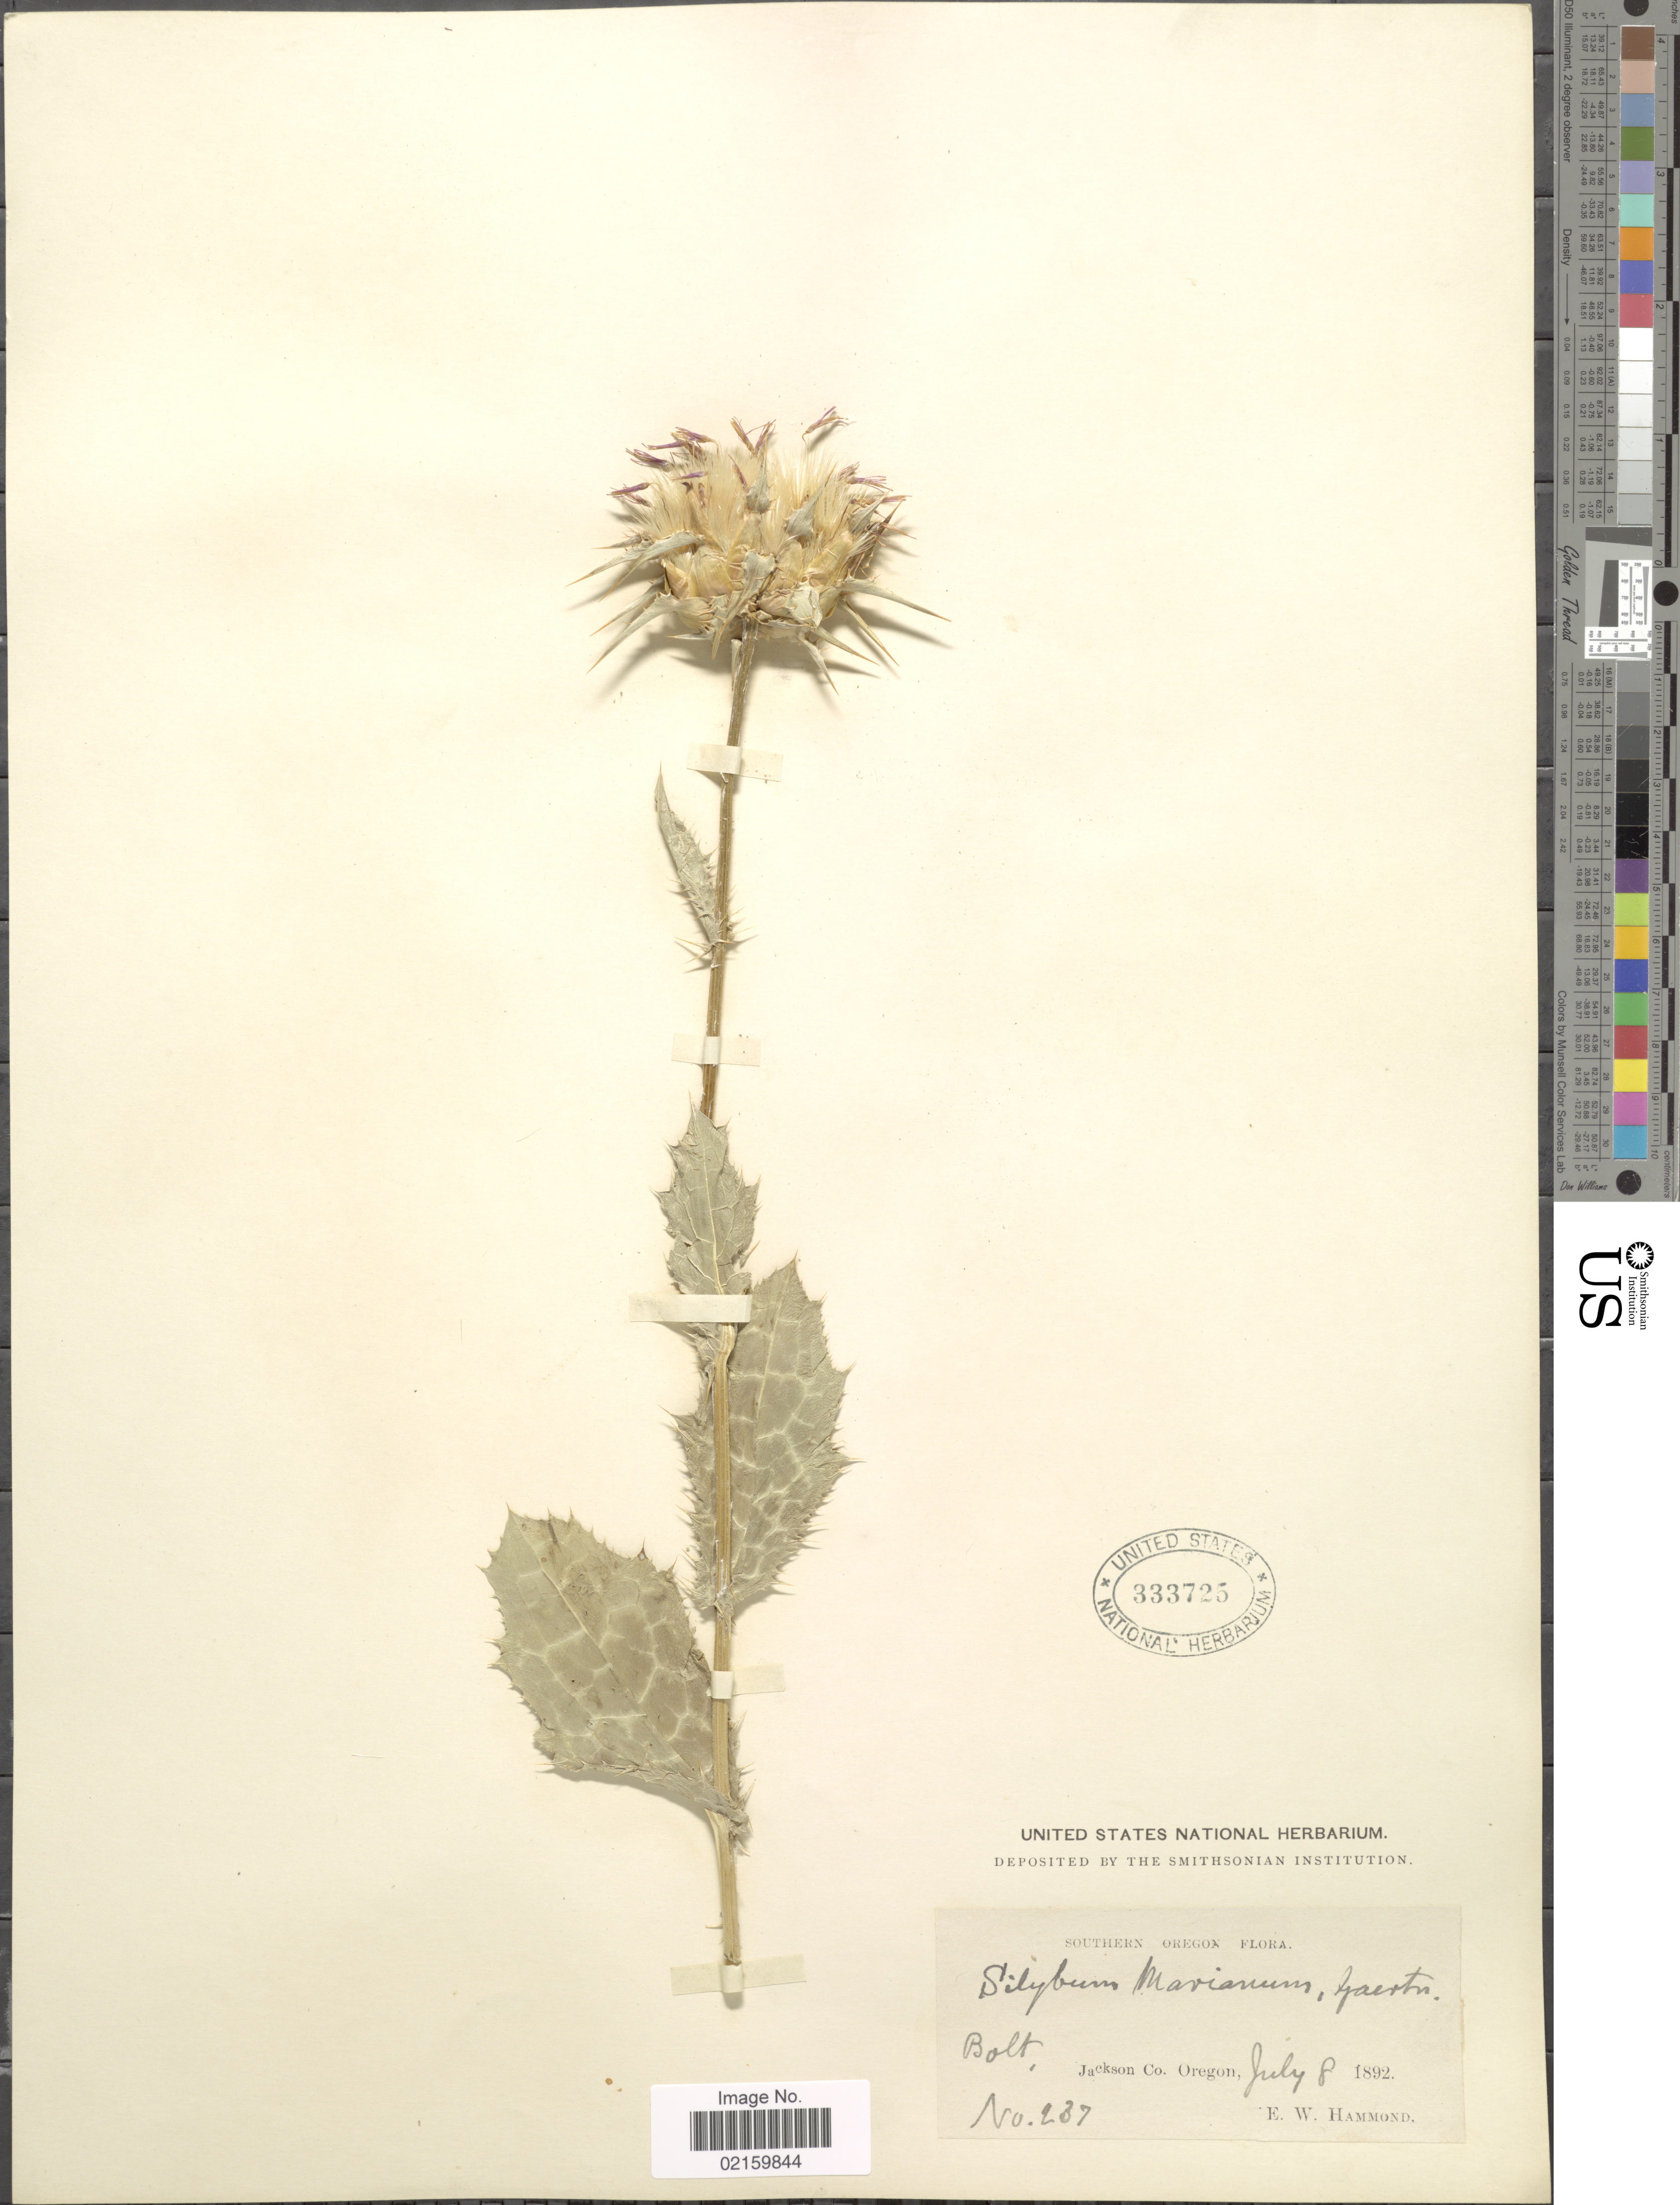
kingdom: Plantae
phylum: Tracheophyta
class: Magnoliopsida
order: Asterales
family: Asteraceae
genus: Silybum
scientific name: Silybum marianum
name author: (L.) Gaertn.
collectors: E. Hammond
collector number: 287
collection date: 1892-07-08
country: United States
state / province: Oregon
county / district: Jackson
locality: Southern Oregon Bolt. Jackson Co.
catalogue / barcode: US 33725